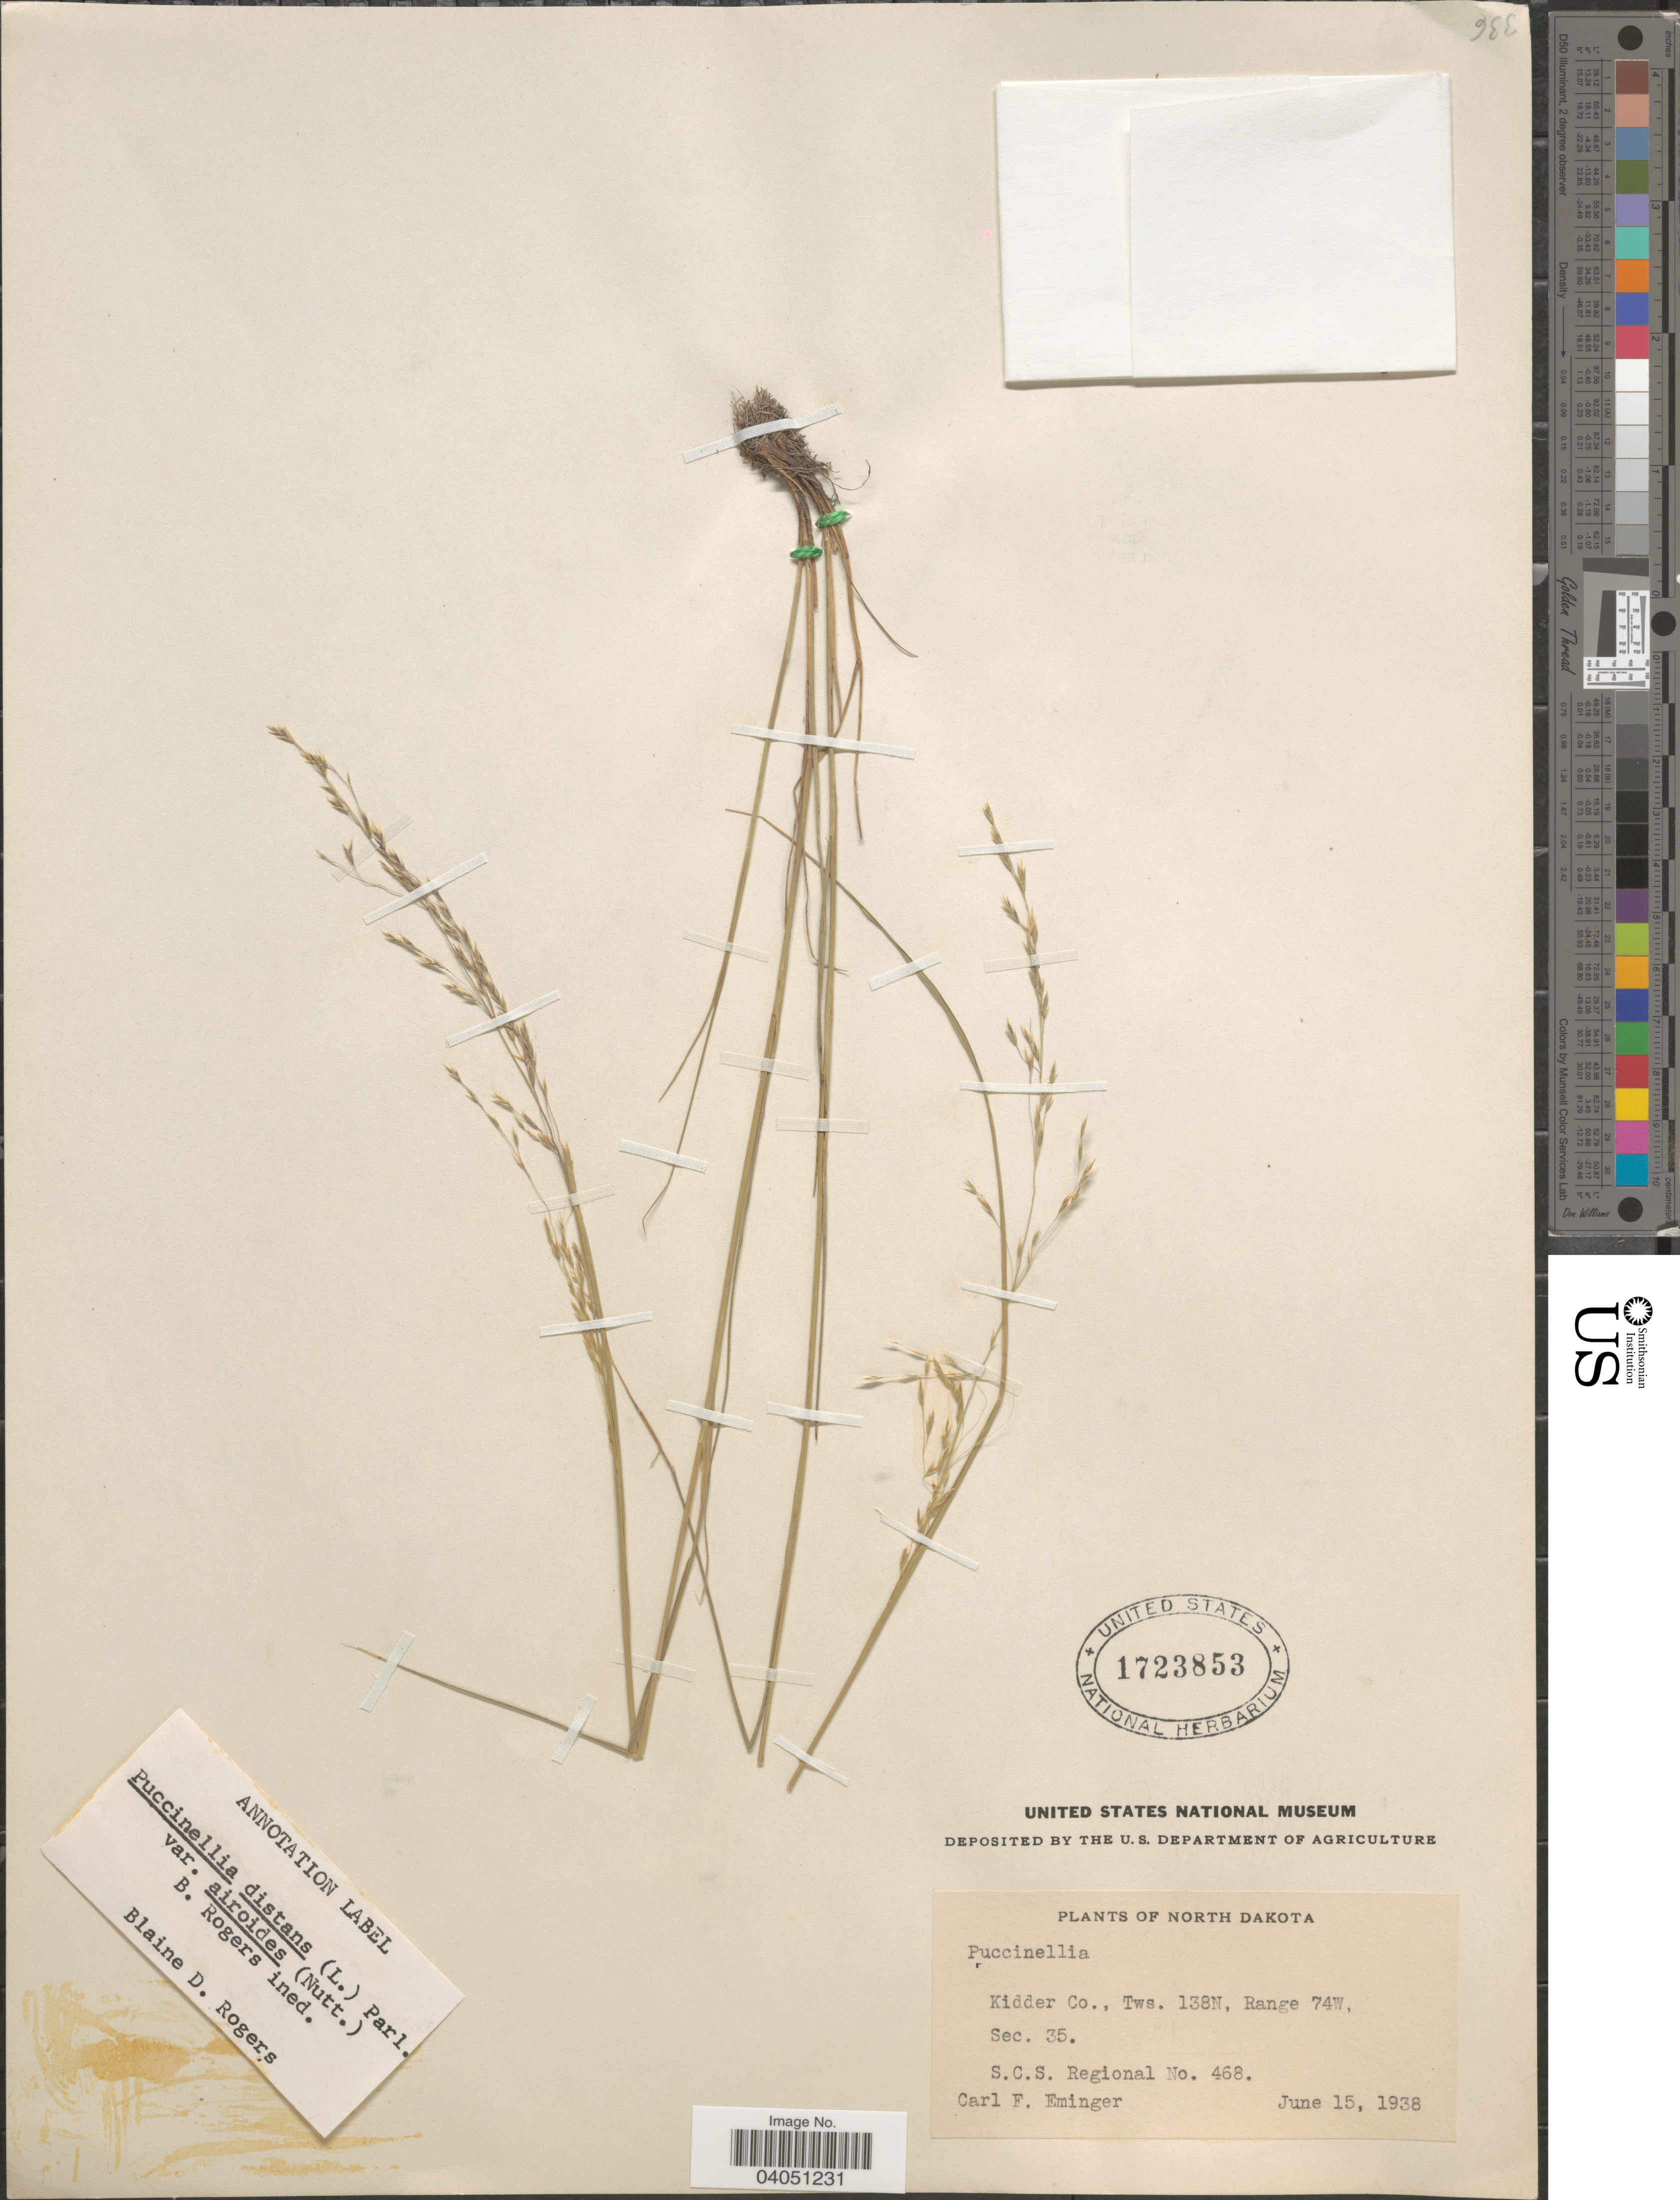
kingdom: Plantae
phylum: Tracheophyta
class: Liliopsida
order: Poales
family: Poaceae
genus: Puccinellia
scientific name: Puccinellia distans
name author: (Jacq.) Parl.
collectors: C. Eminger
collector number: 468?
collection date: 1938-06-15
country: United States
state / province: North Dakota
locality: Kidder Co., Tws. 138N, Range 74W, Sec. 35.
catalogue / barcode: US 1723853